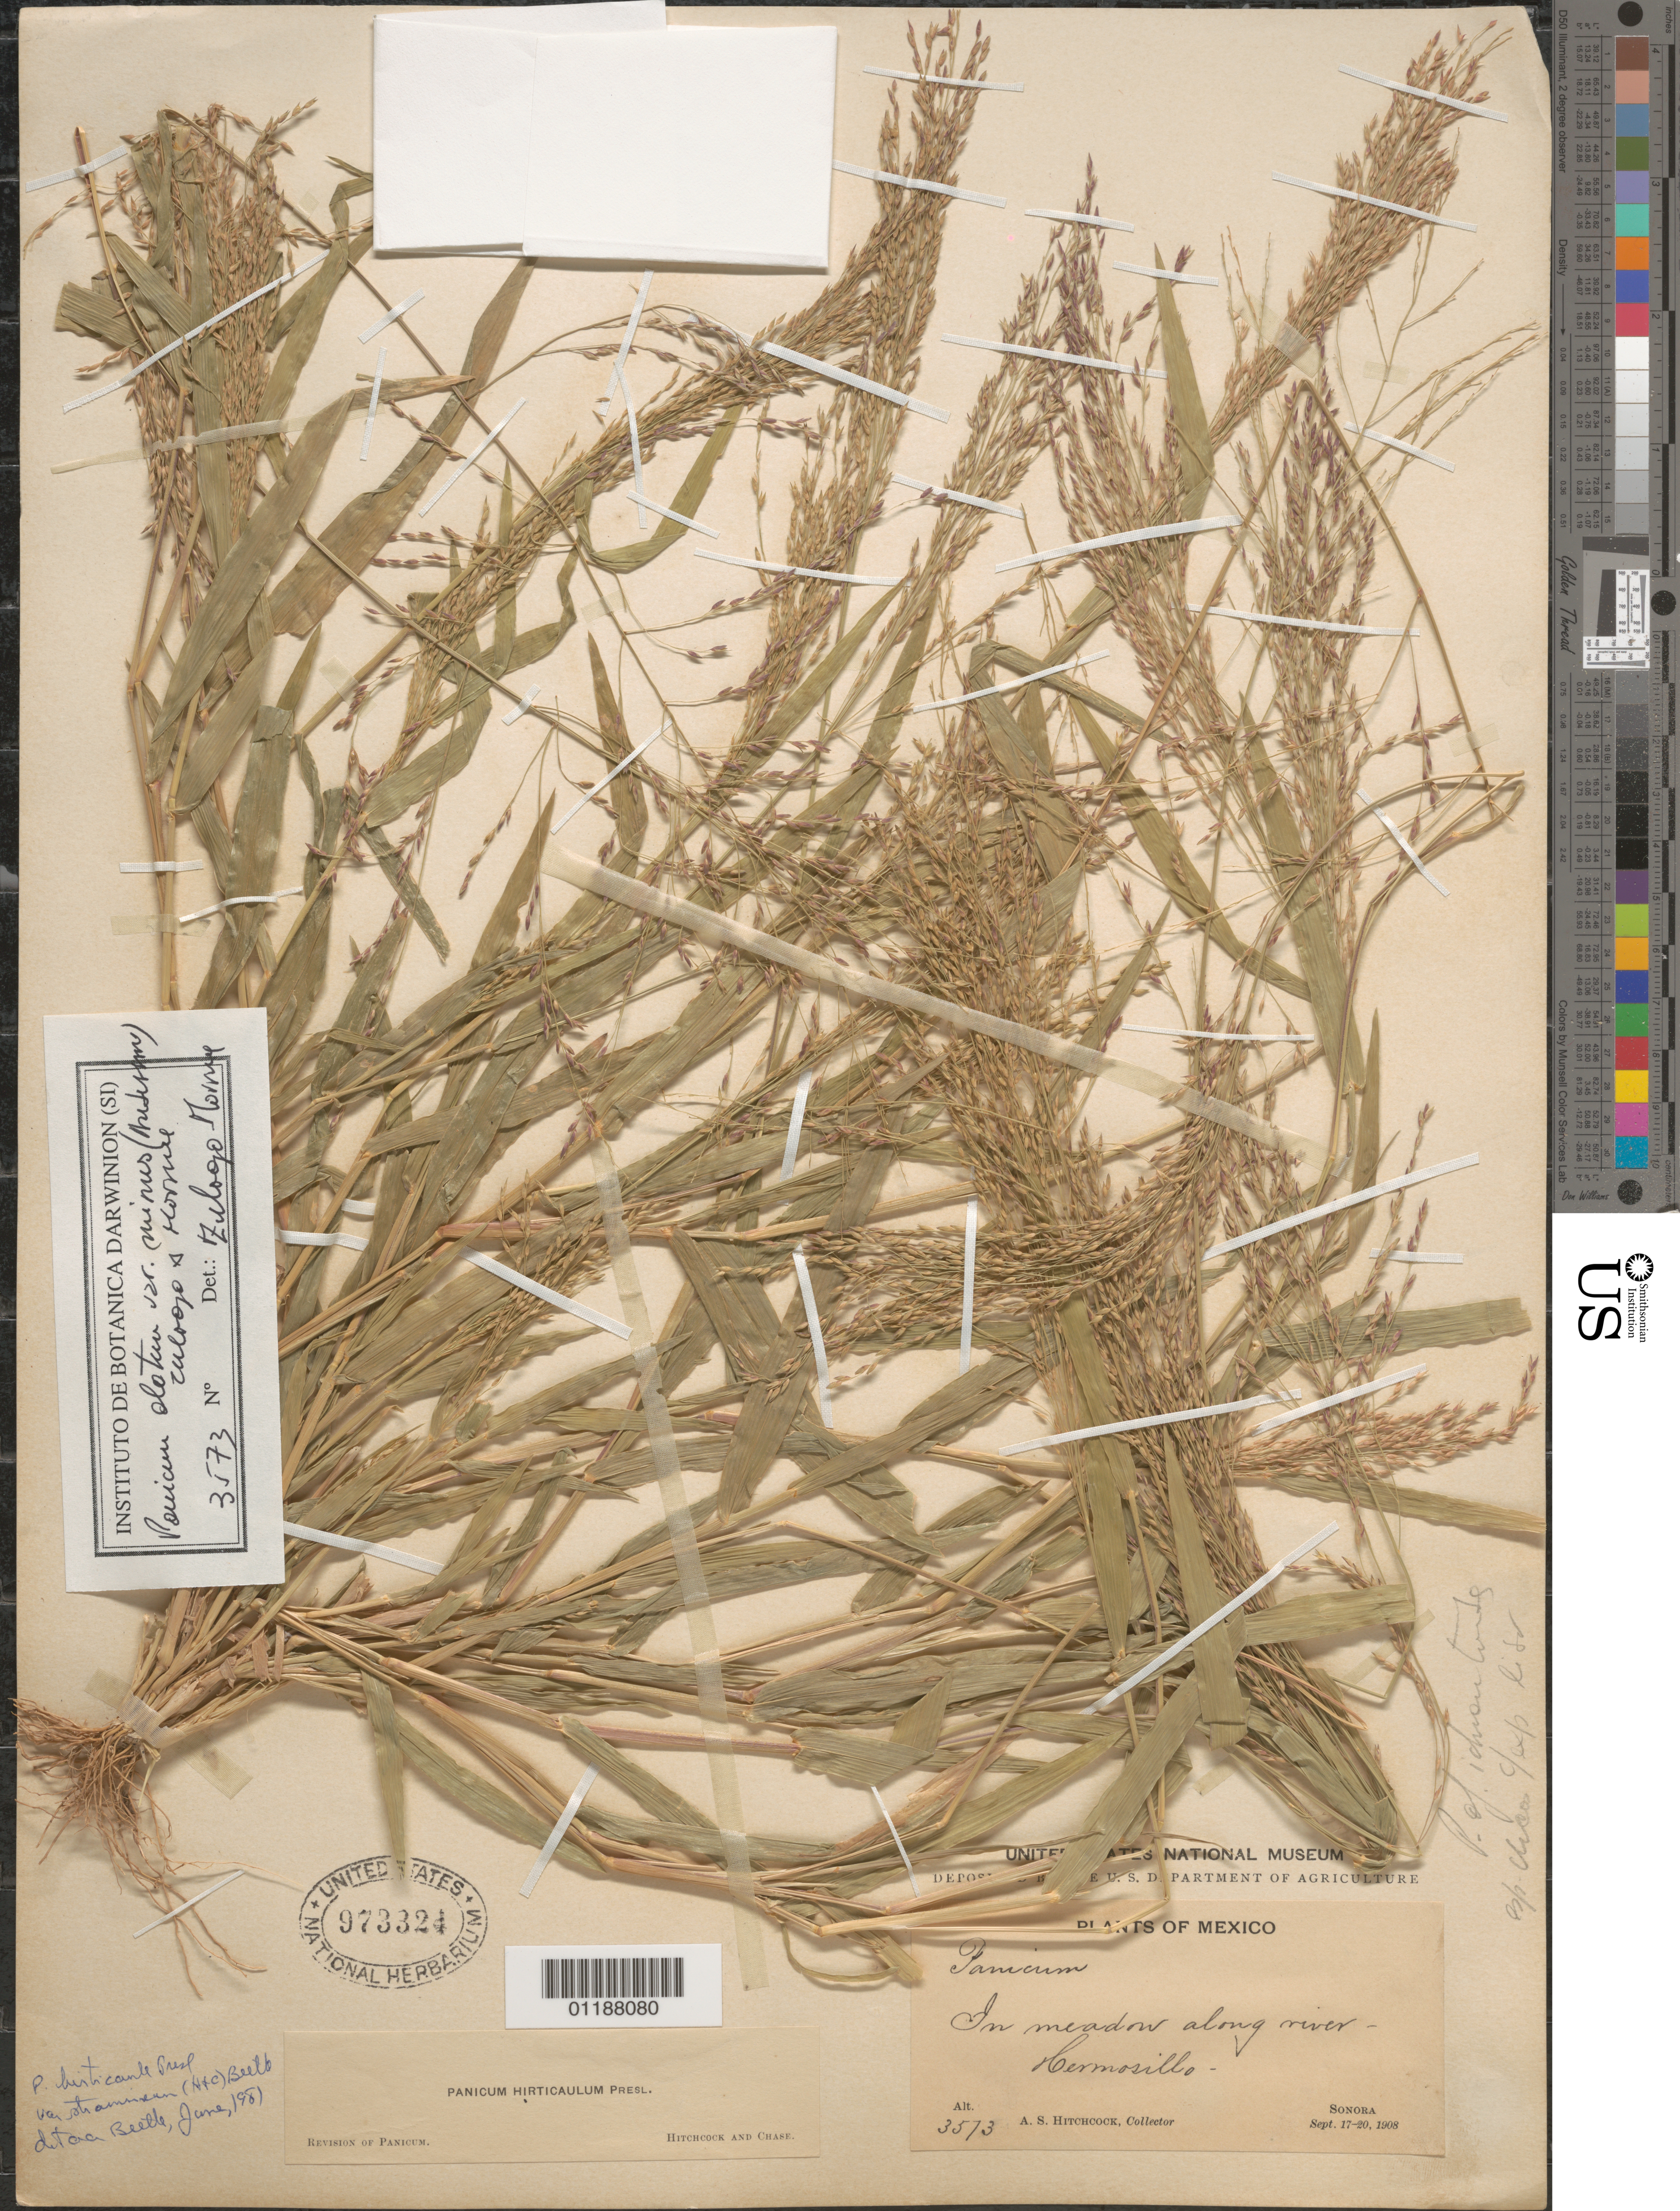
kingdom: Plantae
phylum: Tracheophyta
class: Liliopsida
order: Poales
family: Poaceae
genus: Panicum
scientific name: Panicum alatum var. minus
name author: Zuloaga & Morrone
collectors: A. S. Hitchcock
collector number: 3573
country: Mexico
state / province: Sonora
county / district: Hermosillo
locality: Hermosillo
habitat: In meadow along river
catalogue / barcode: US 973324